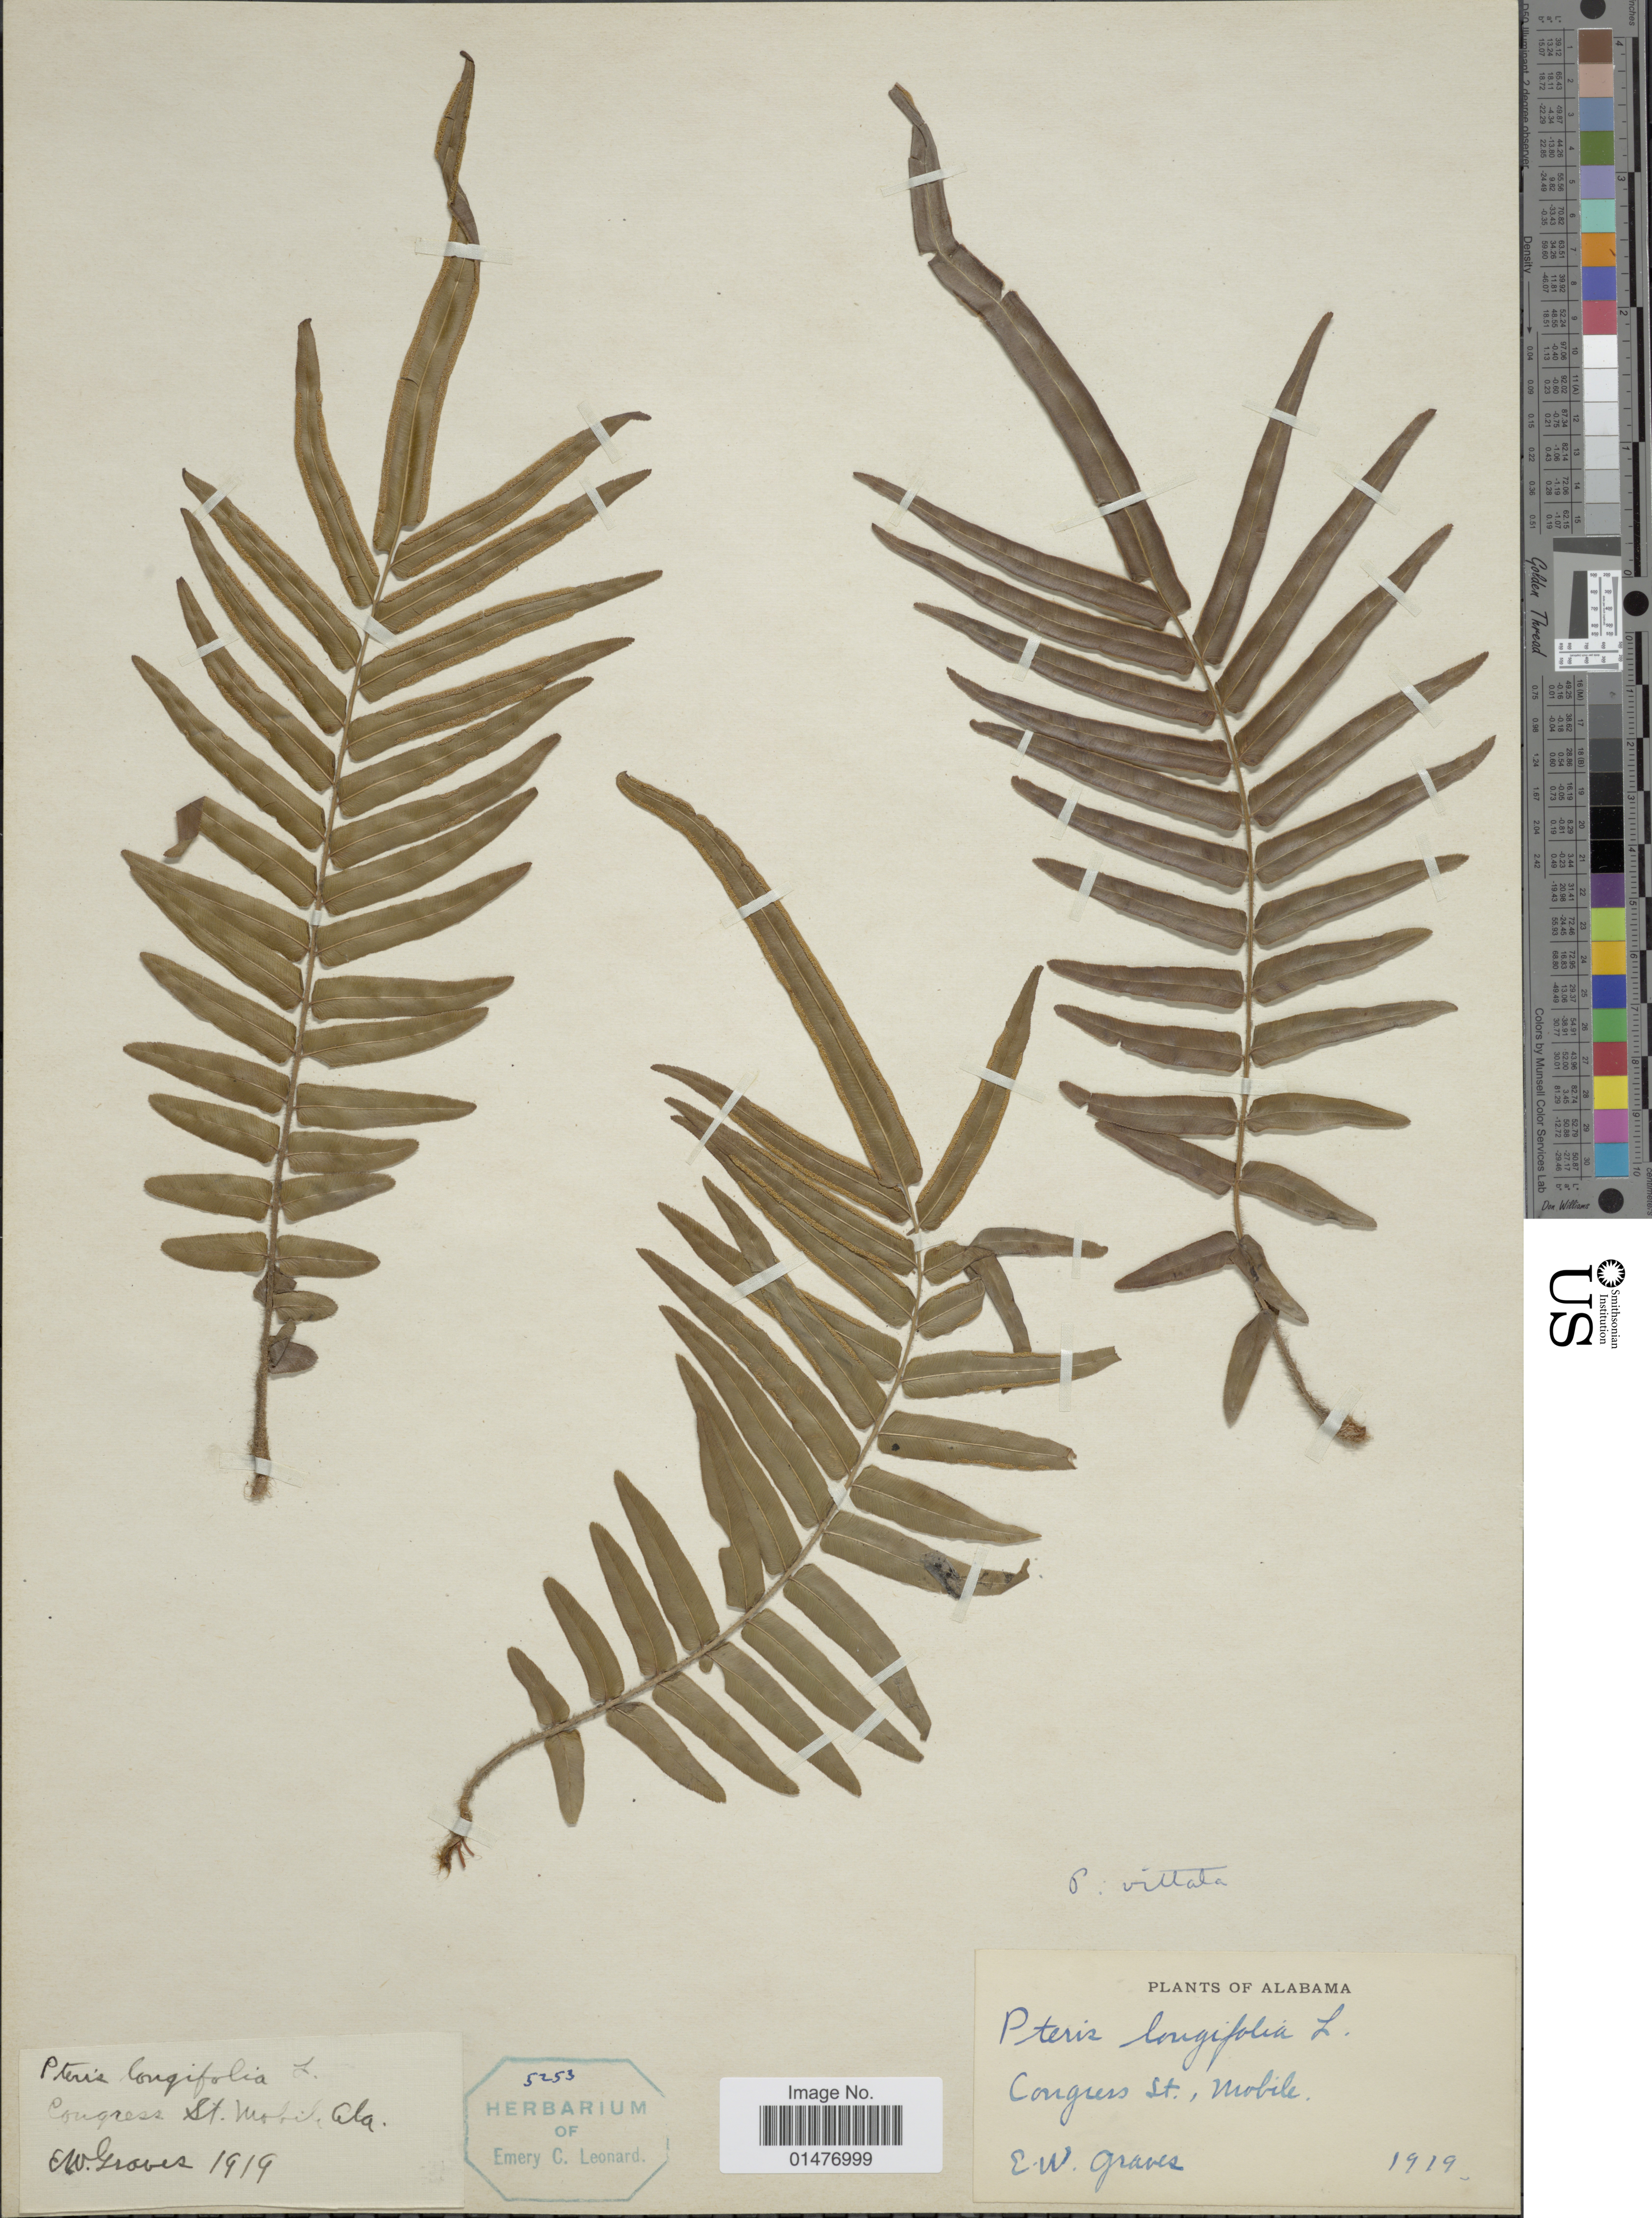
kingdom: Plantae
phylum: Tracheophyta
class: Polypodiopsida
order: Polypodiales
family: Pteridaceae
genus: Pteris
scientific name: Pteris vittata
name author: L.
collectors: E. Graves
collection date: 1919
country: United States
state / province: Alabama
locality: Congress St. Mobile